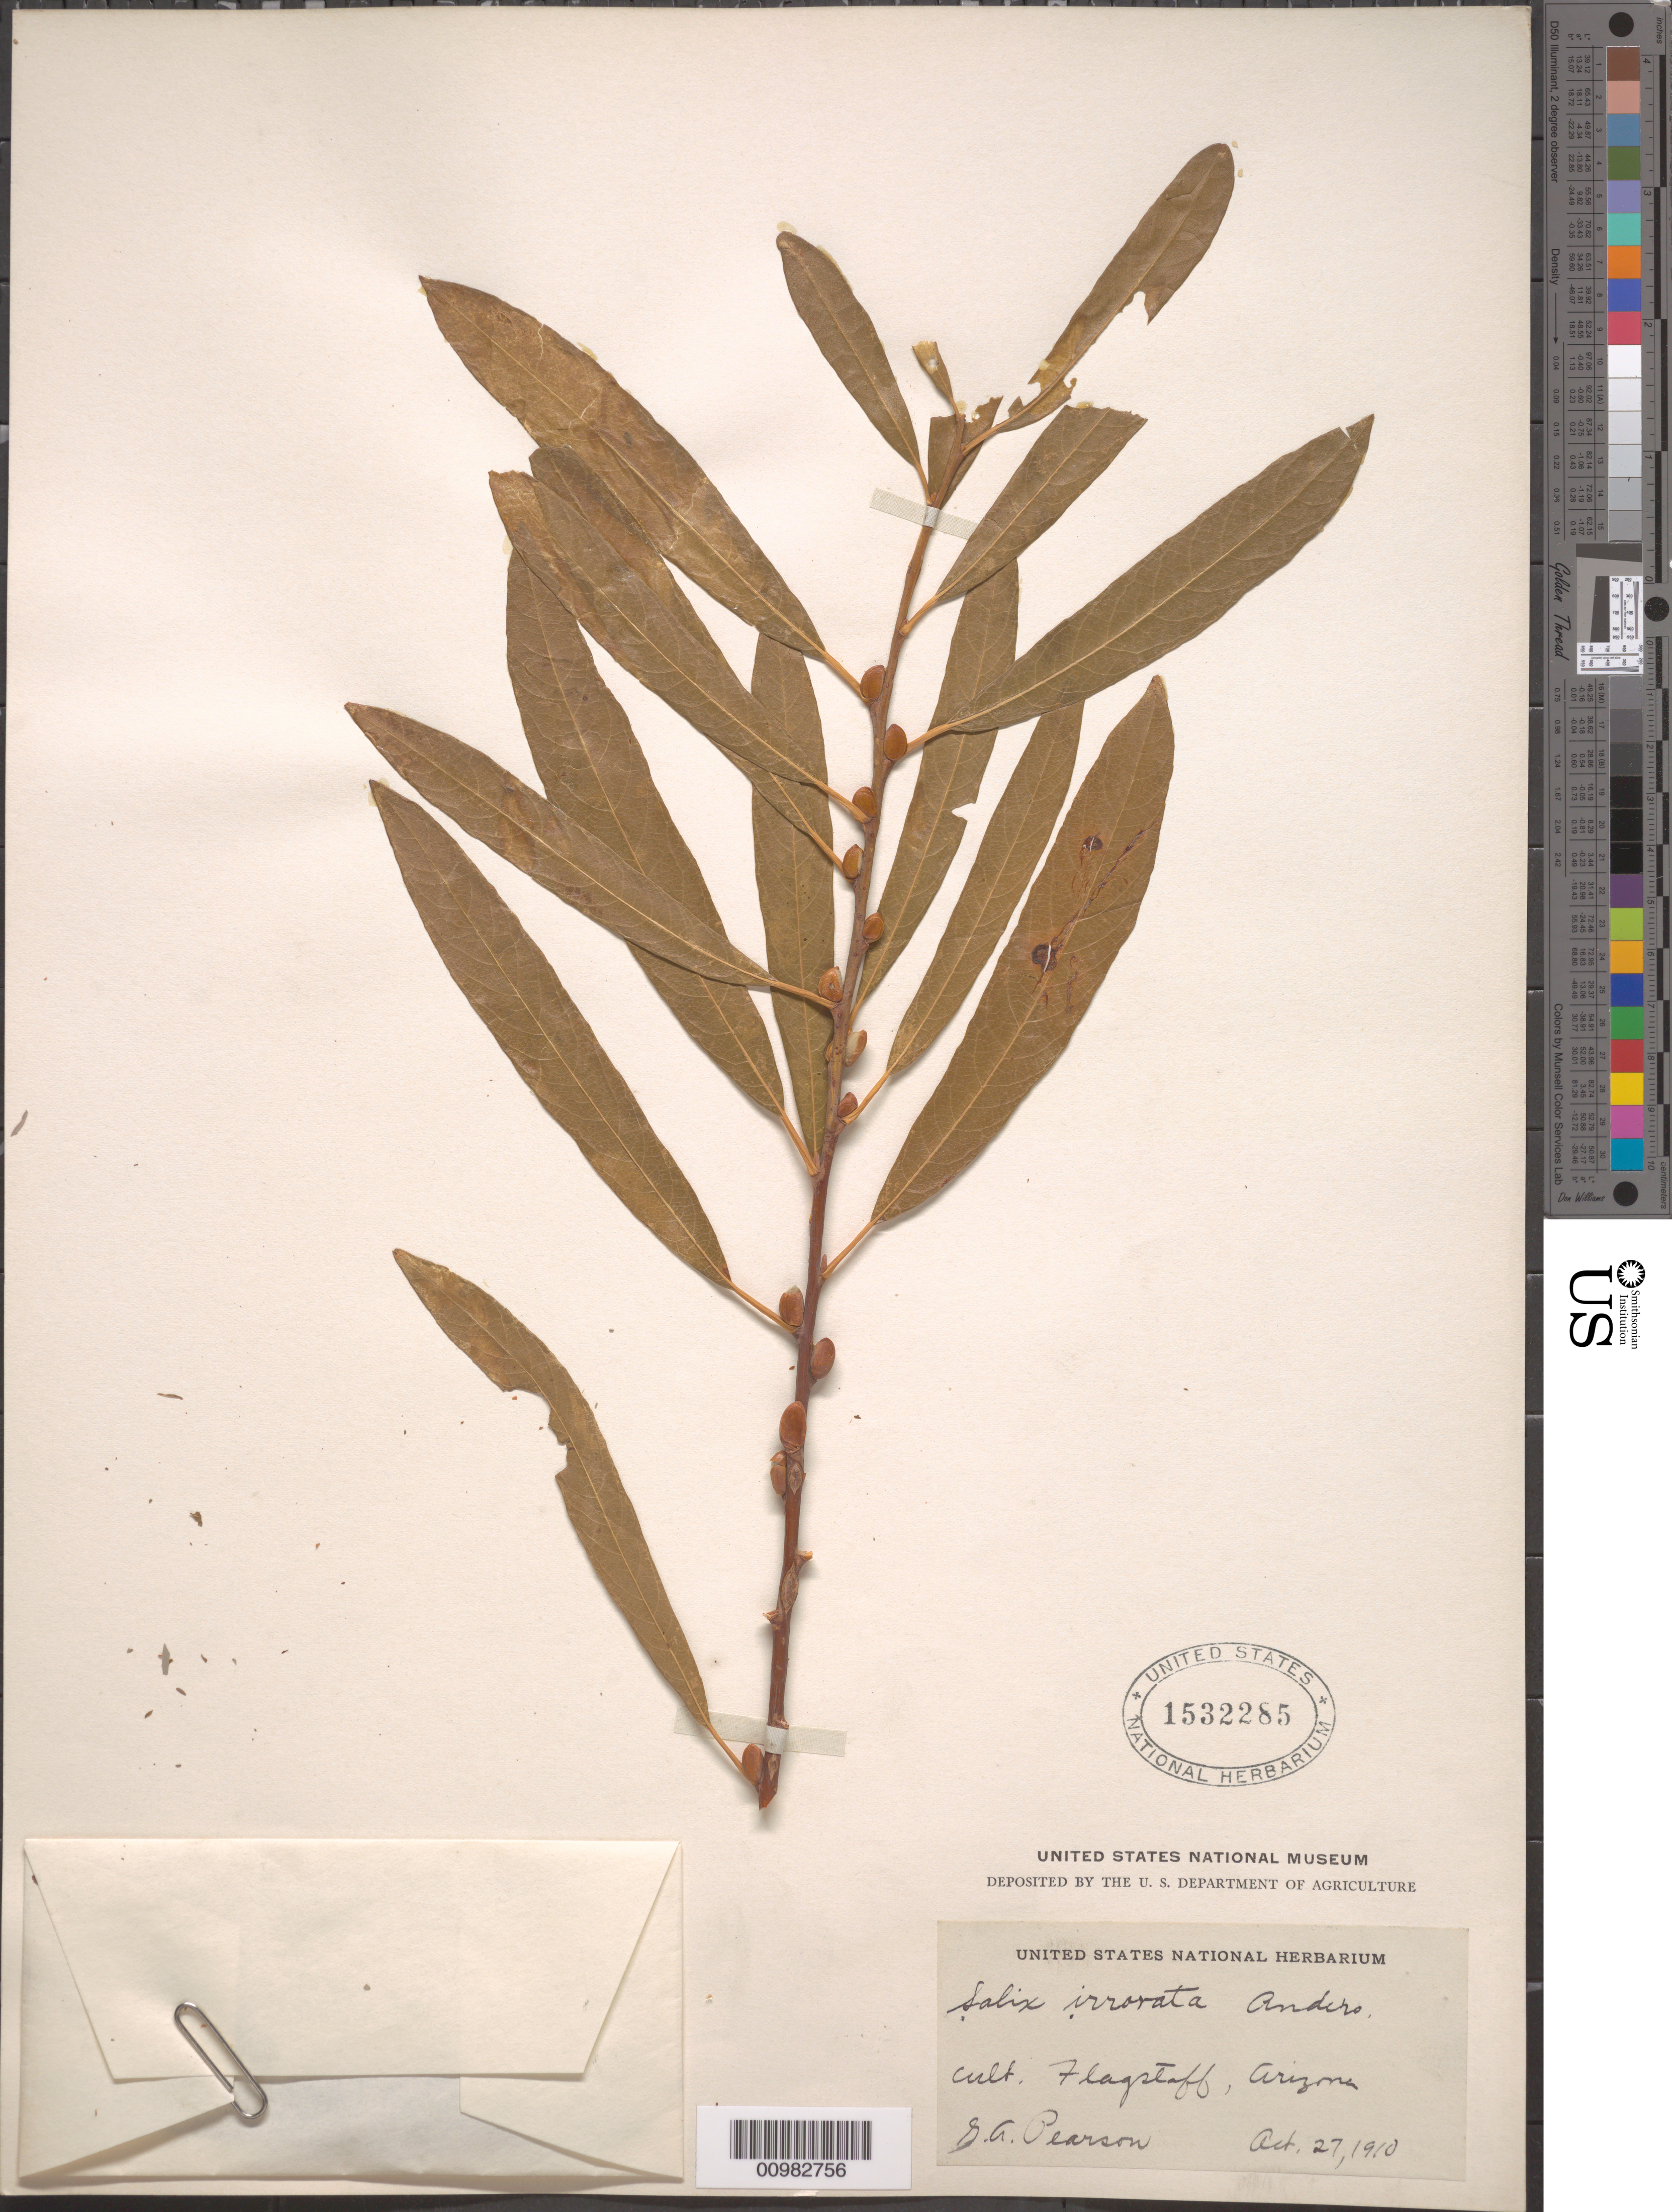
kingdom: Plantae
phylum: Tracheophyta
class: Magnoliopsida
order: Malpighiales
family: Salicaceae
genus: Salix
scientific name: Salix irrorata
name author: Andersson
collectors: G. A. Pearson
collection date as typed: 27 Oct 1910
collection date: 1910-10-27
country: United States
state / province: Arizona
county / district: Coconino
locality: Flagstaff.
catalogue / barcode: US 1532285